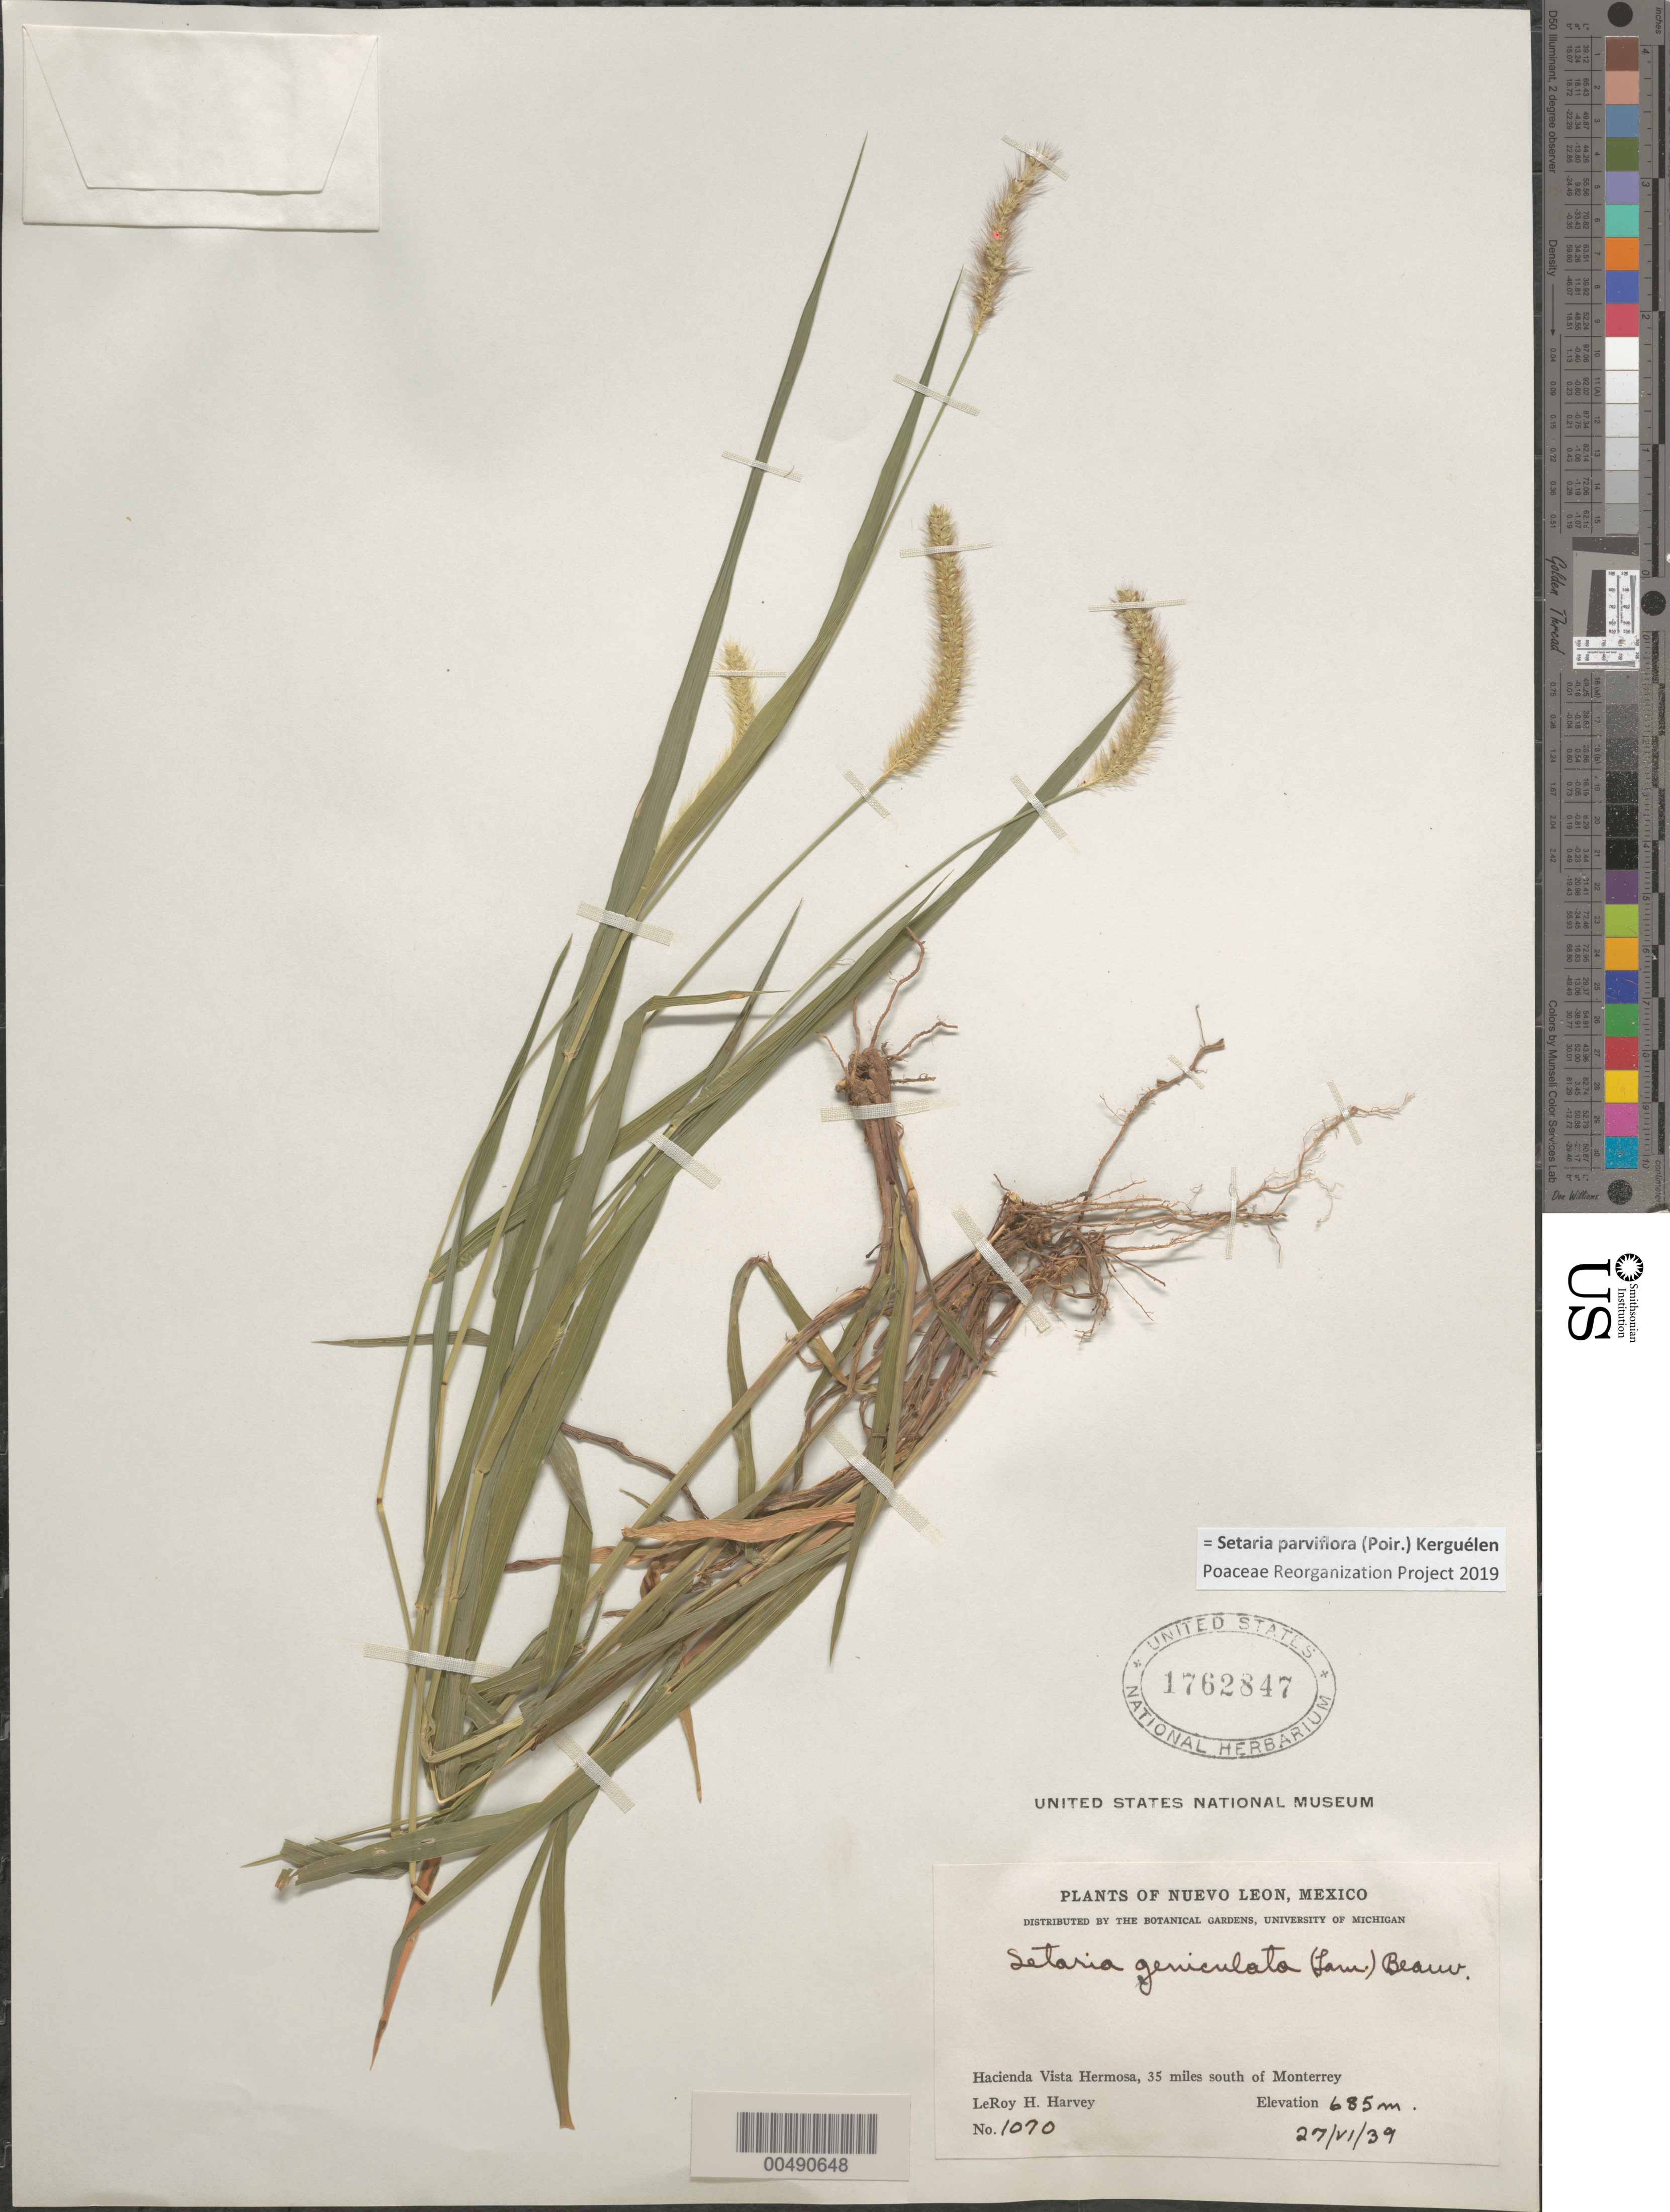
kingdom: Plantae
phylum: Tracheophyta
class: Liliopsida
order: Poales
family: Poaceae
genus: Setaria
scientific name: Setaria parviflora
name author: (Poir.) Kerguélen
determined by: Poaceae Reorganization Project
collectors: L. H. Harvey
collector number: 1070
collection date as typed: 27 Jun 1939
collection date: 1939-06-27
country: Mexico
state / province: Nuevo León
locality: Hacienda Vista Hermosa, 35 mi S of Monterrey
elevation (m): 685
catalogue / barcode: US 1762847